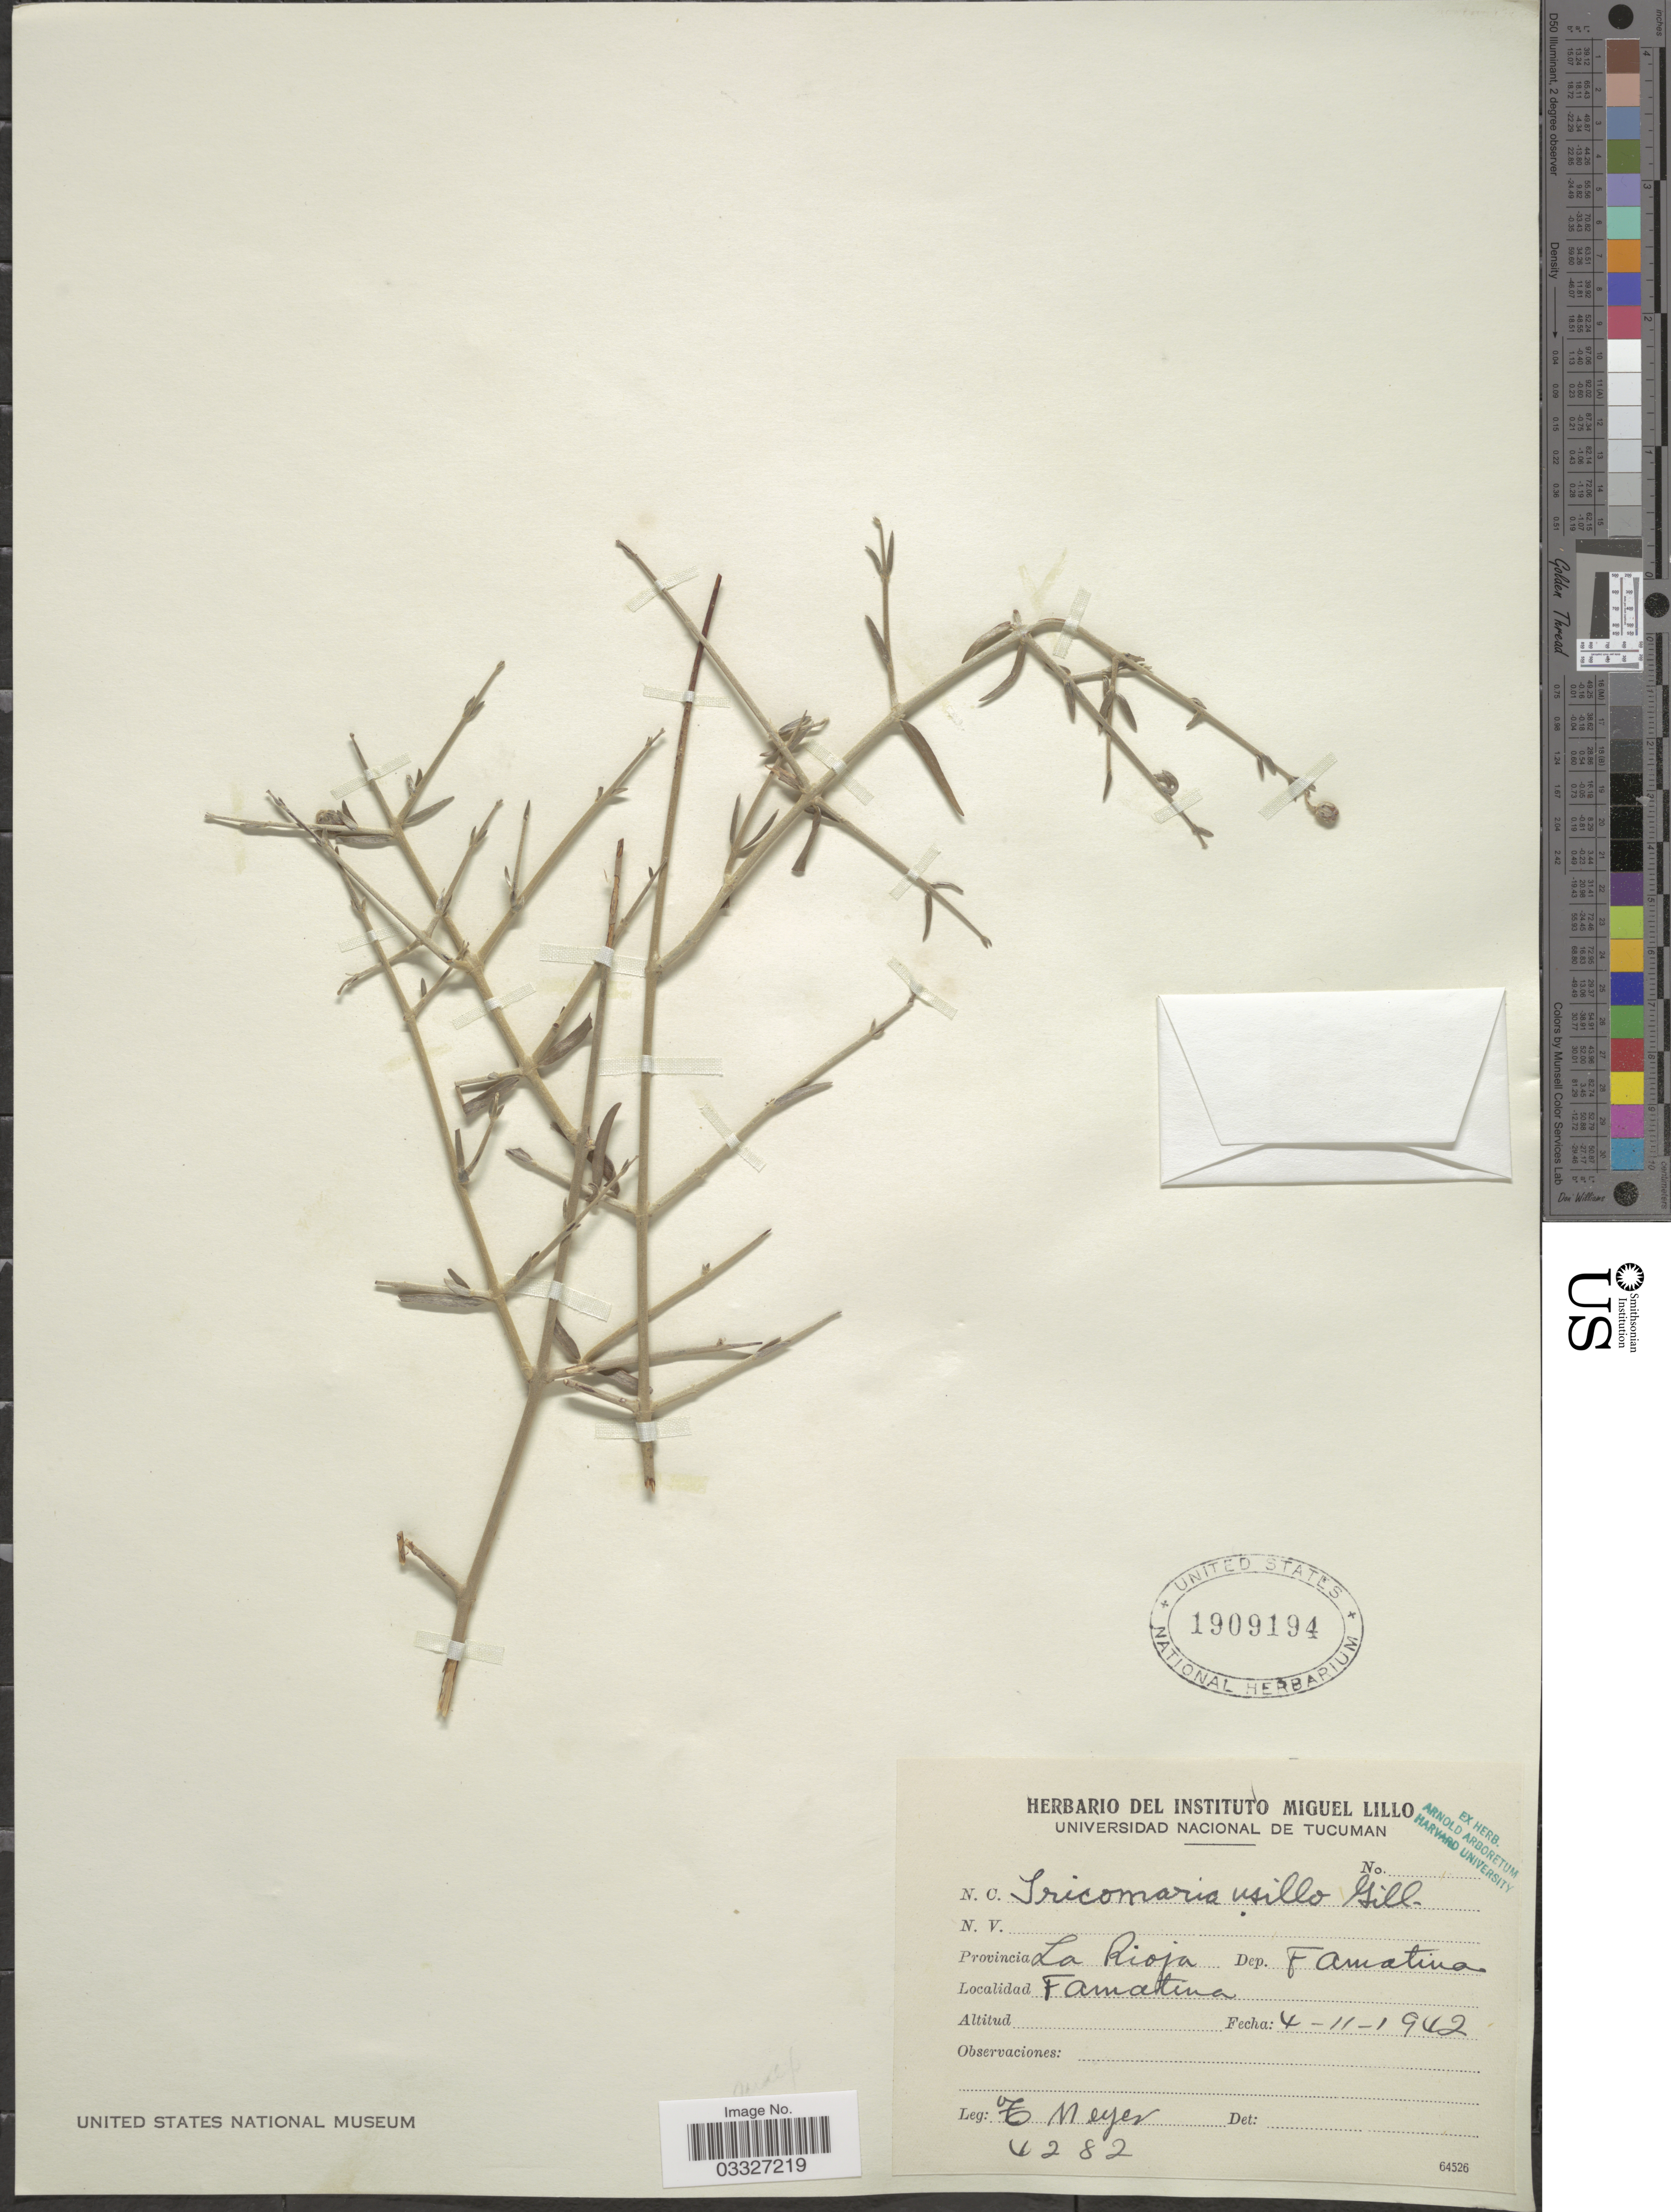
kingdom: Plantae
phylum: Tracheophyta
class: Magnoliopsida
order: Malpighiales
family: Malpighiaceae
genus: Tricomaria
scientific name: Tricomaria usillo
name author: Hook. & Arn.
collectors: T. Meyer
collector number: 4282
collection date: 1942-11-04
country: Argentina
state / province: La Rioja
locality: Dep. Famatina. Famatina.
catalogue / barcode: US 1909194